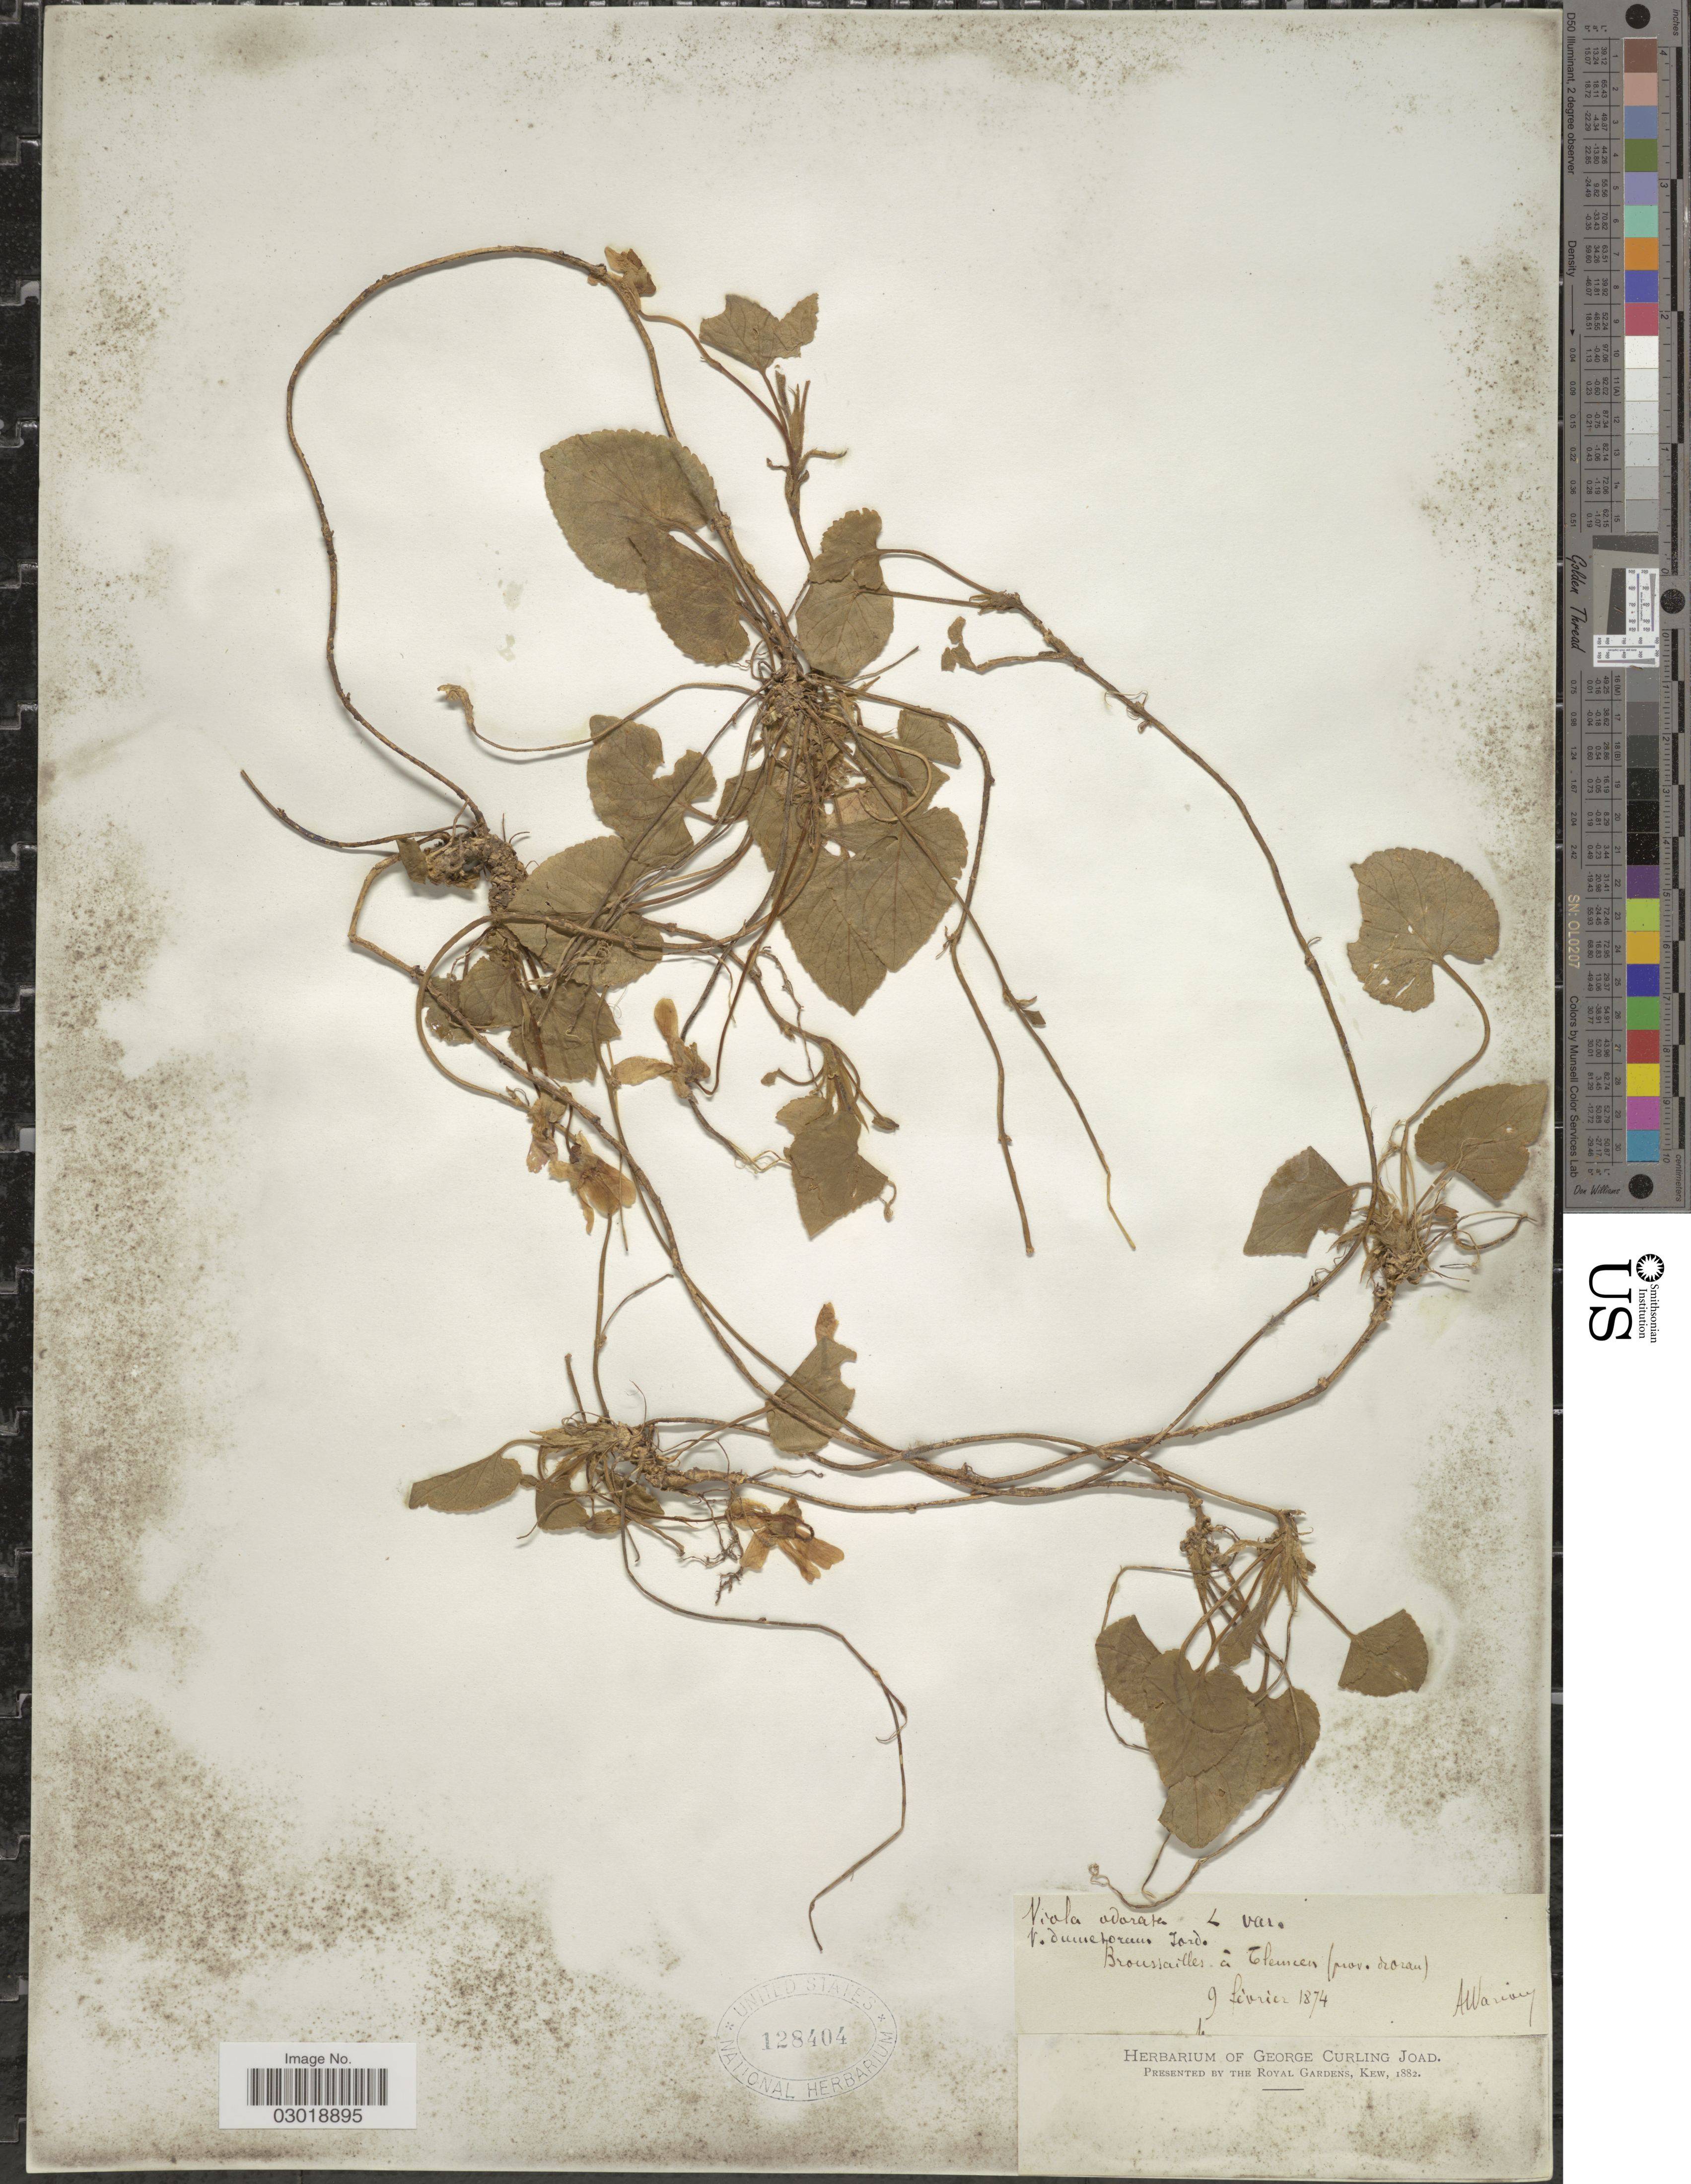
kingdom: Plantae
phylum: Tracheophyta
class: Magnoliopsida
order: Malpighiales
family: Violaceae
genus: Viola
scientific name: Viola odorata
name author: L.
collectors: A. Warion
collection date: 1874-02-09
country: Algeria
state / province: Oran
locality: Broussailles à Tlemcen (prov. d'Oran).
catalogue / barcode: US 128404